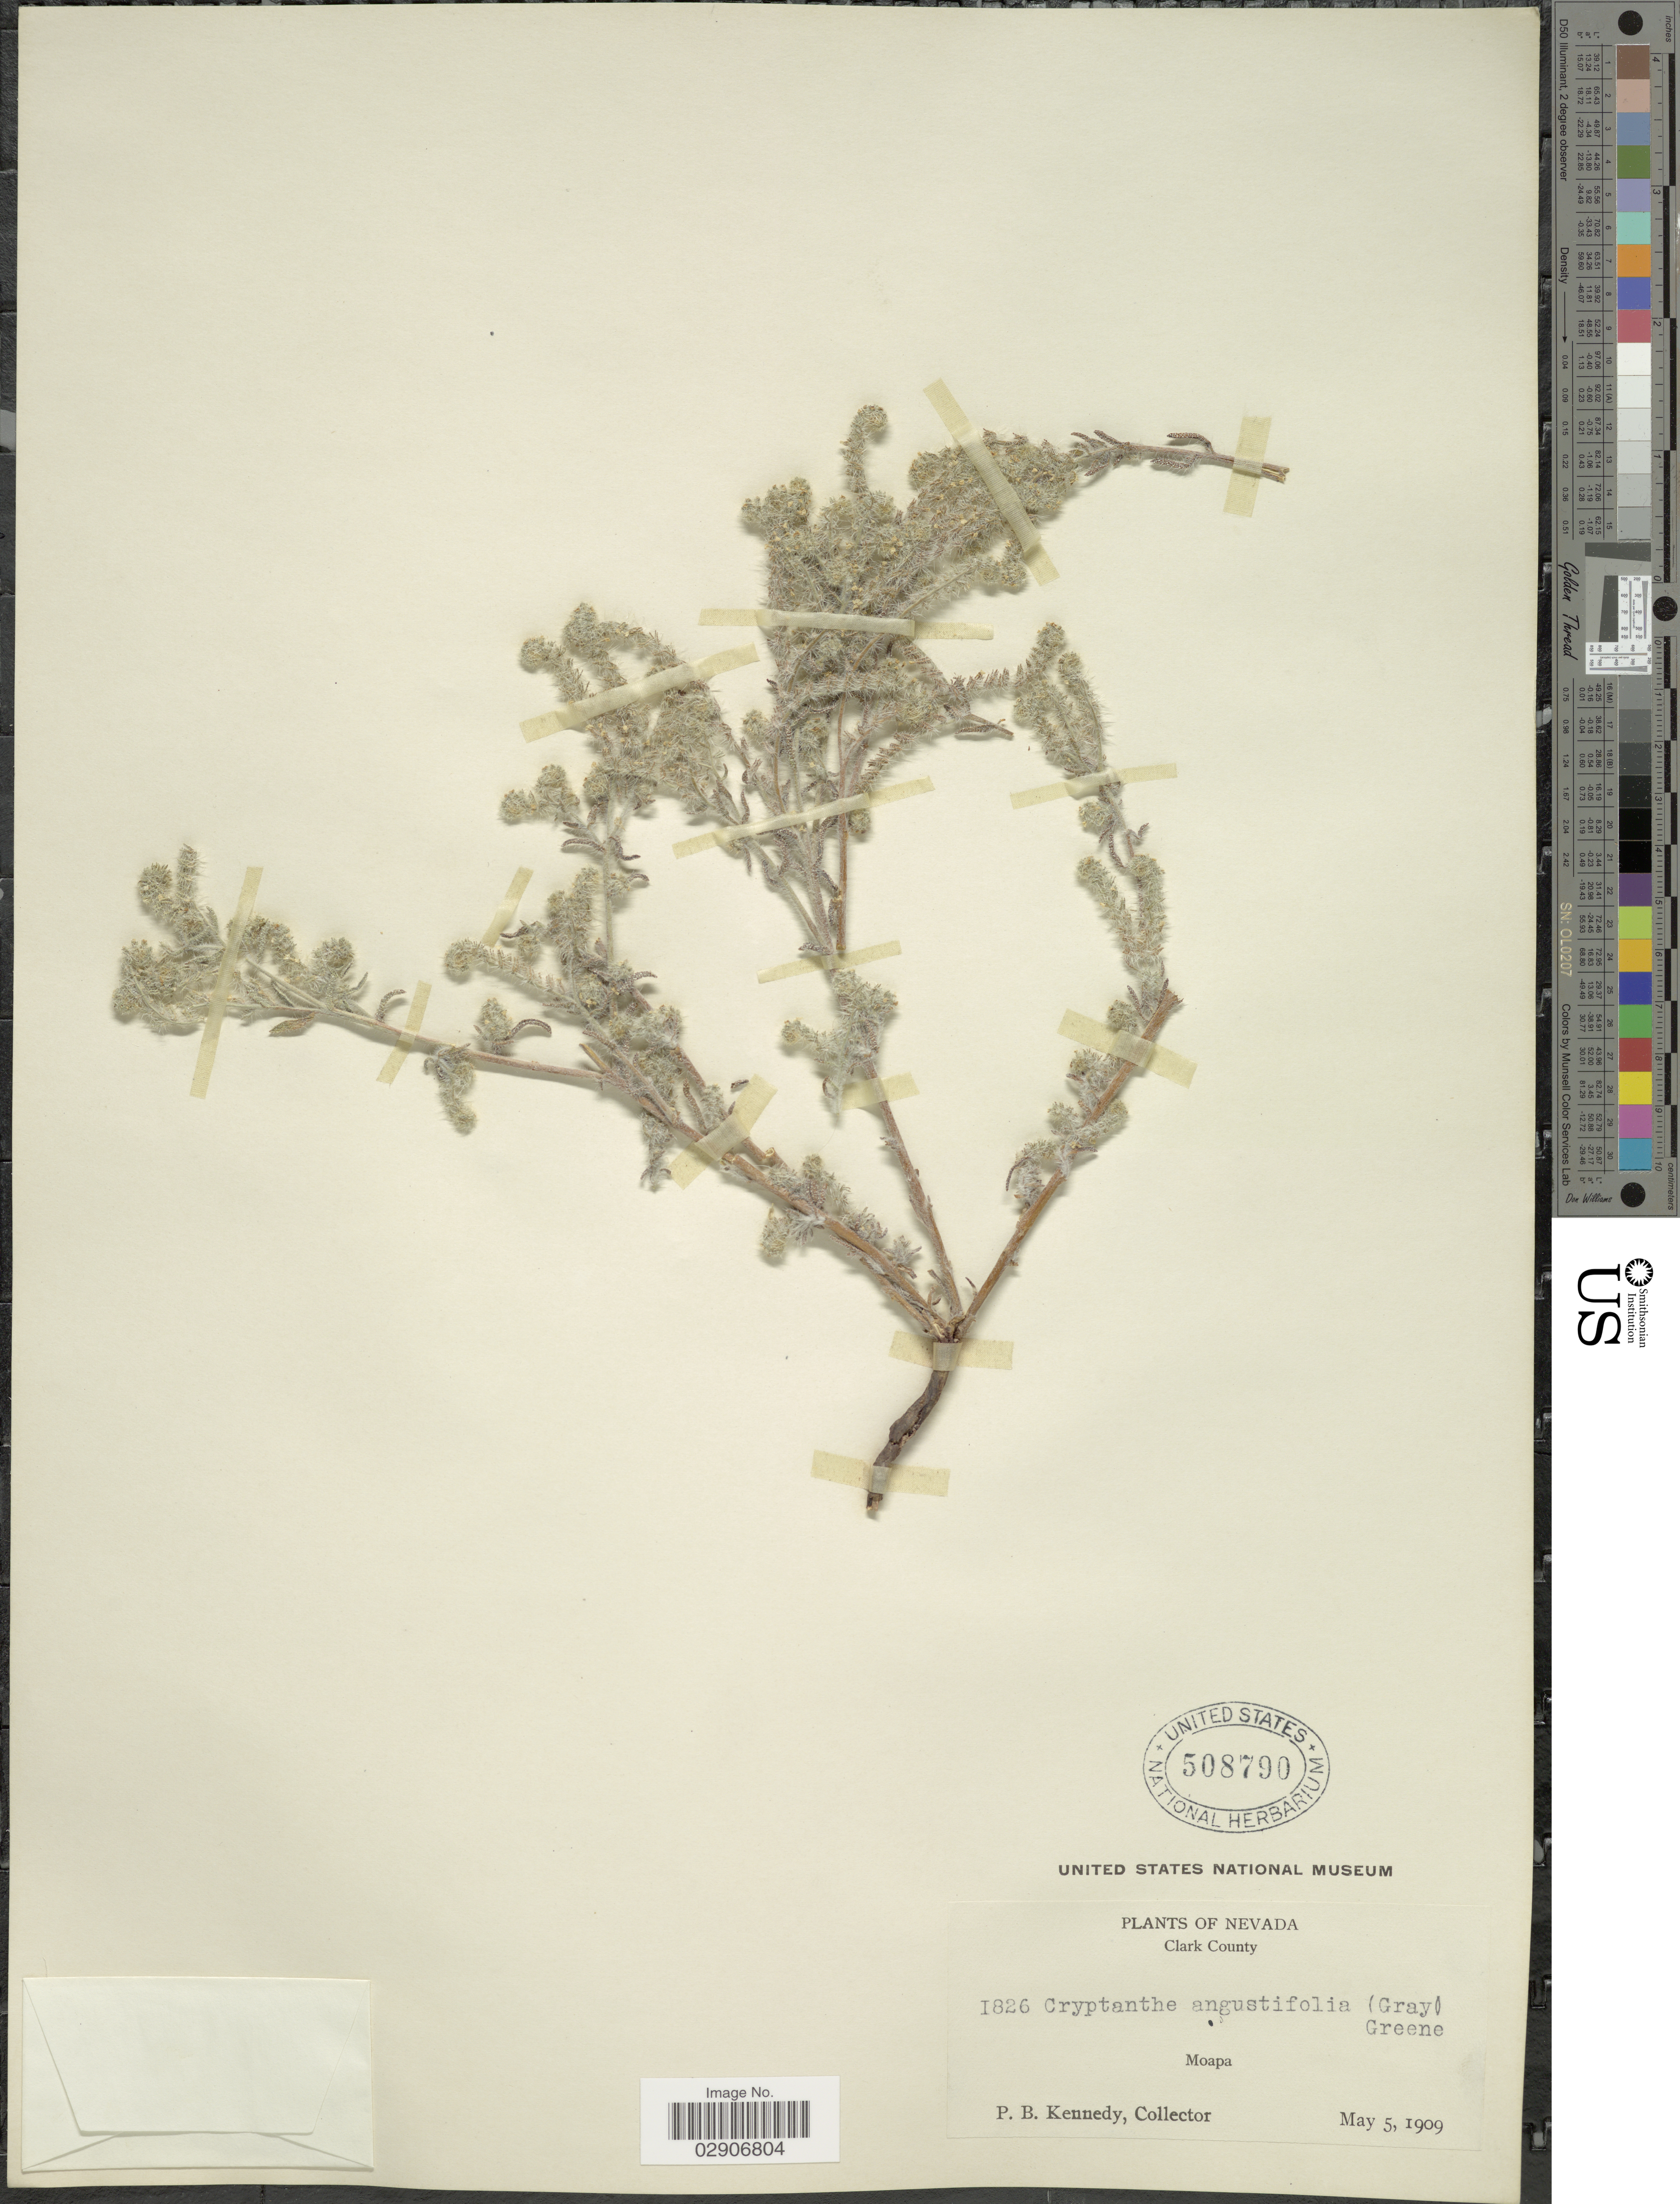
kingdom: Plantae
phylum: Tracheophyta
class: Magnoliopsida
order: Boraginales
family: Boraginaceae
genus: Cryptantha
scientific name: Cryptantha angustifolia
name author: (Torr.) Greene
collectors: P. B. Kennedy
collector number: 1826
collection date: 1909-05-05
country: United States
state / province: Nevada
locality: Clark County. Moapa.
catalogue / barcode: US 508790